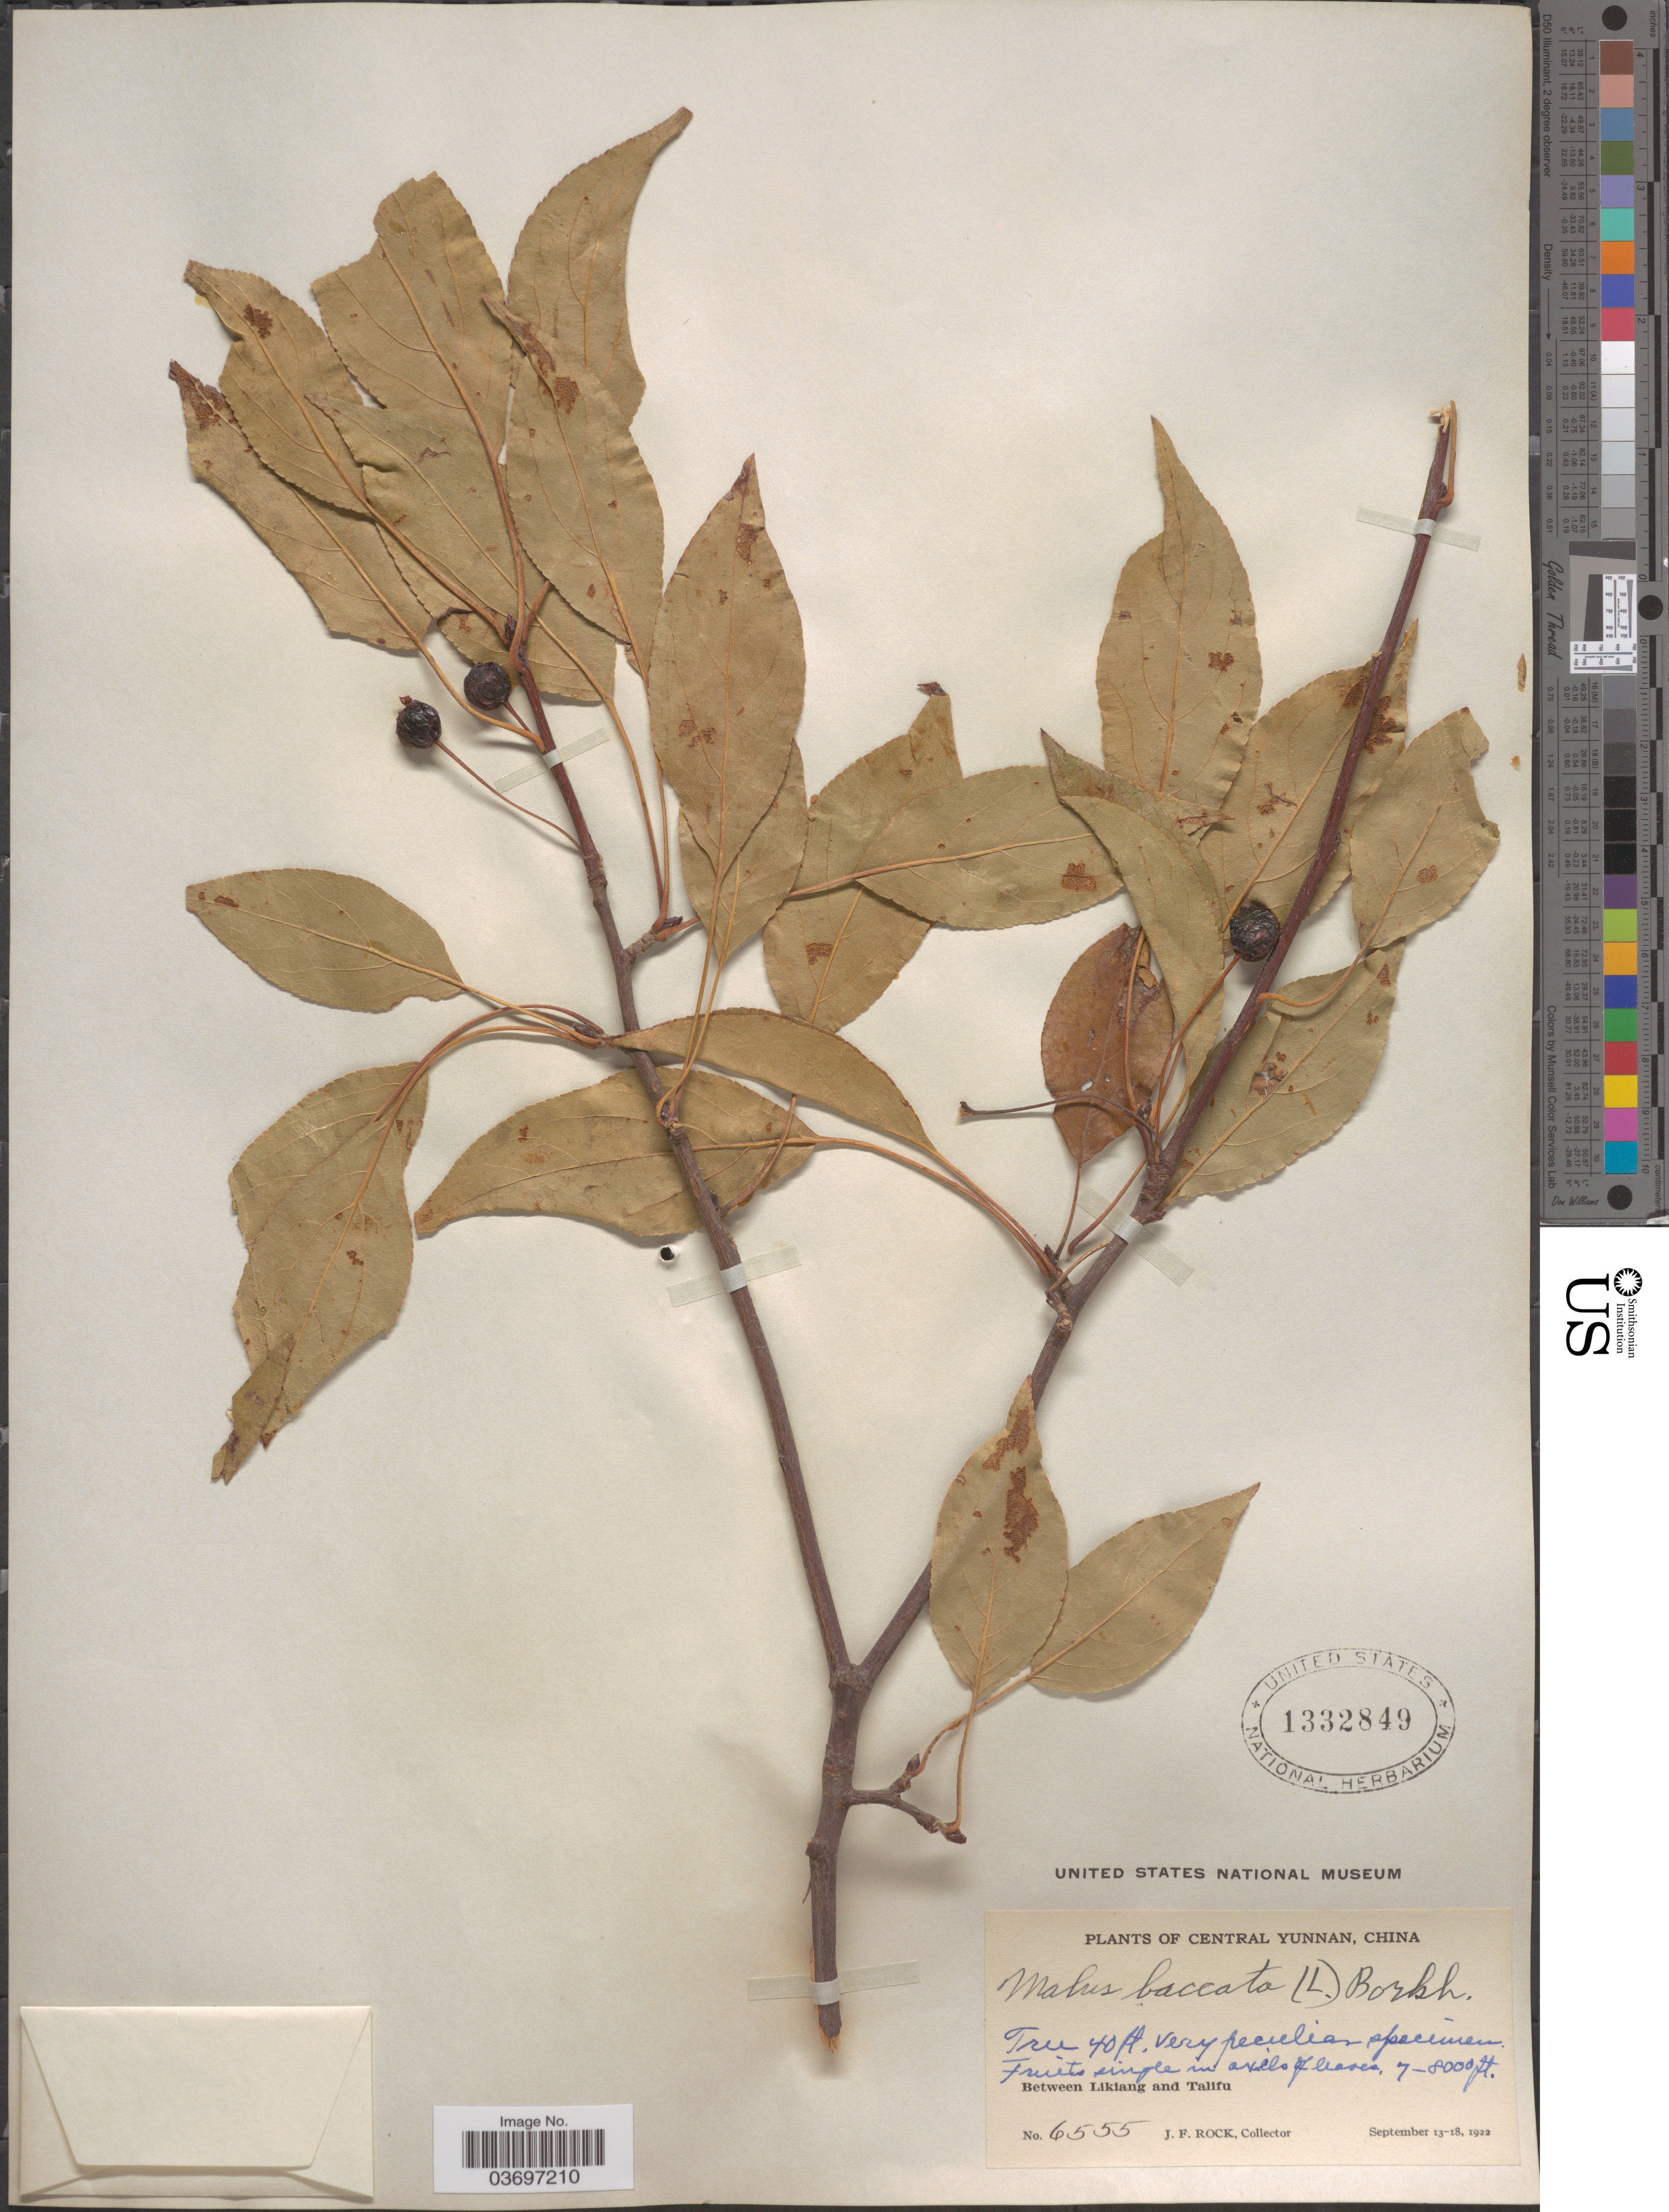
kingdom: Plantae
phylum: Tracheophyta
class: Magnoliopsida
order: Rosales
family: Rosaceae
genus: Malus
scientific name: Malus baccata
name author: (L.) Borkh.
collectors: J. Rock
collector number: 6555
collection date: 1922-09-13/1922-09-18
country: China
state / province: Yunnan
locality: Central Yunnan. Between Likiang and Talifu.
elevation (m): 2134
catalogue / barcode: US 1332849